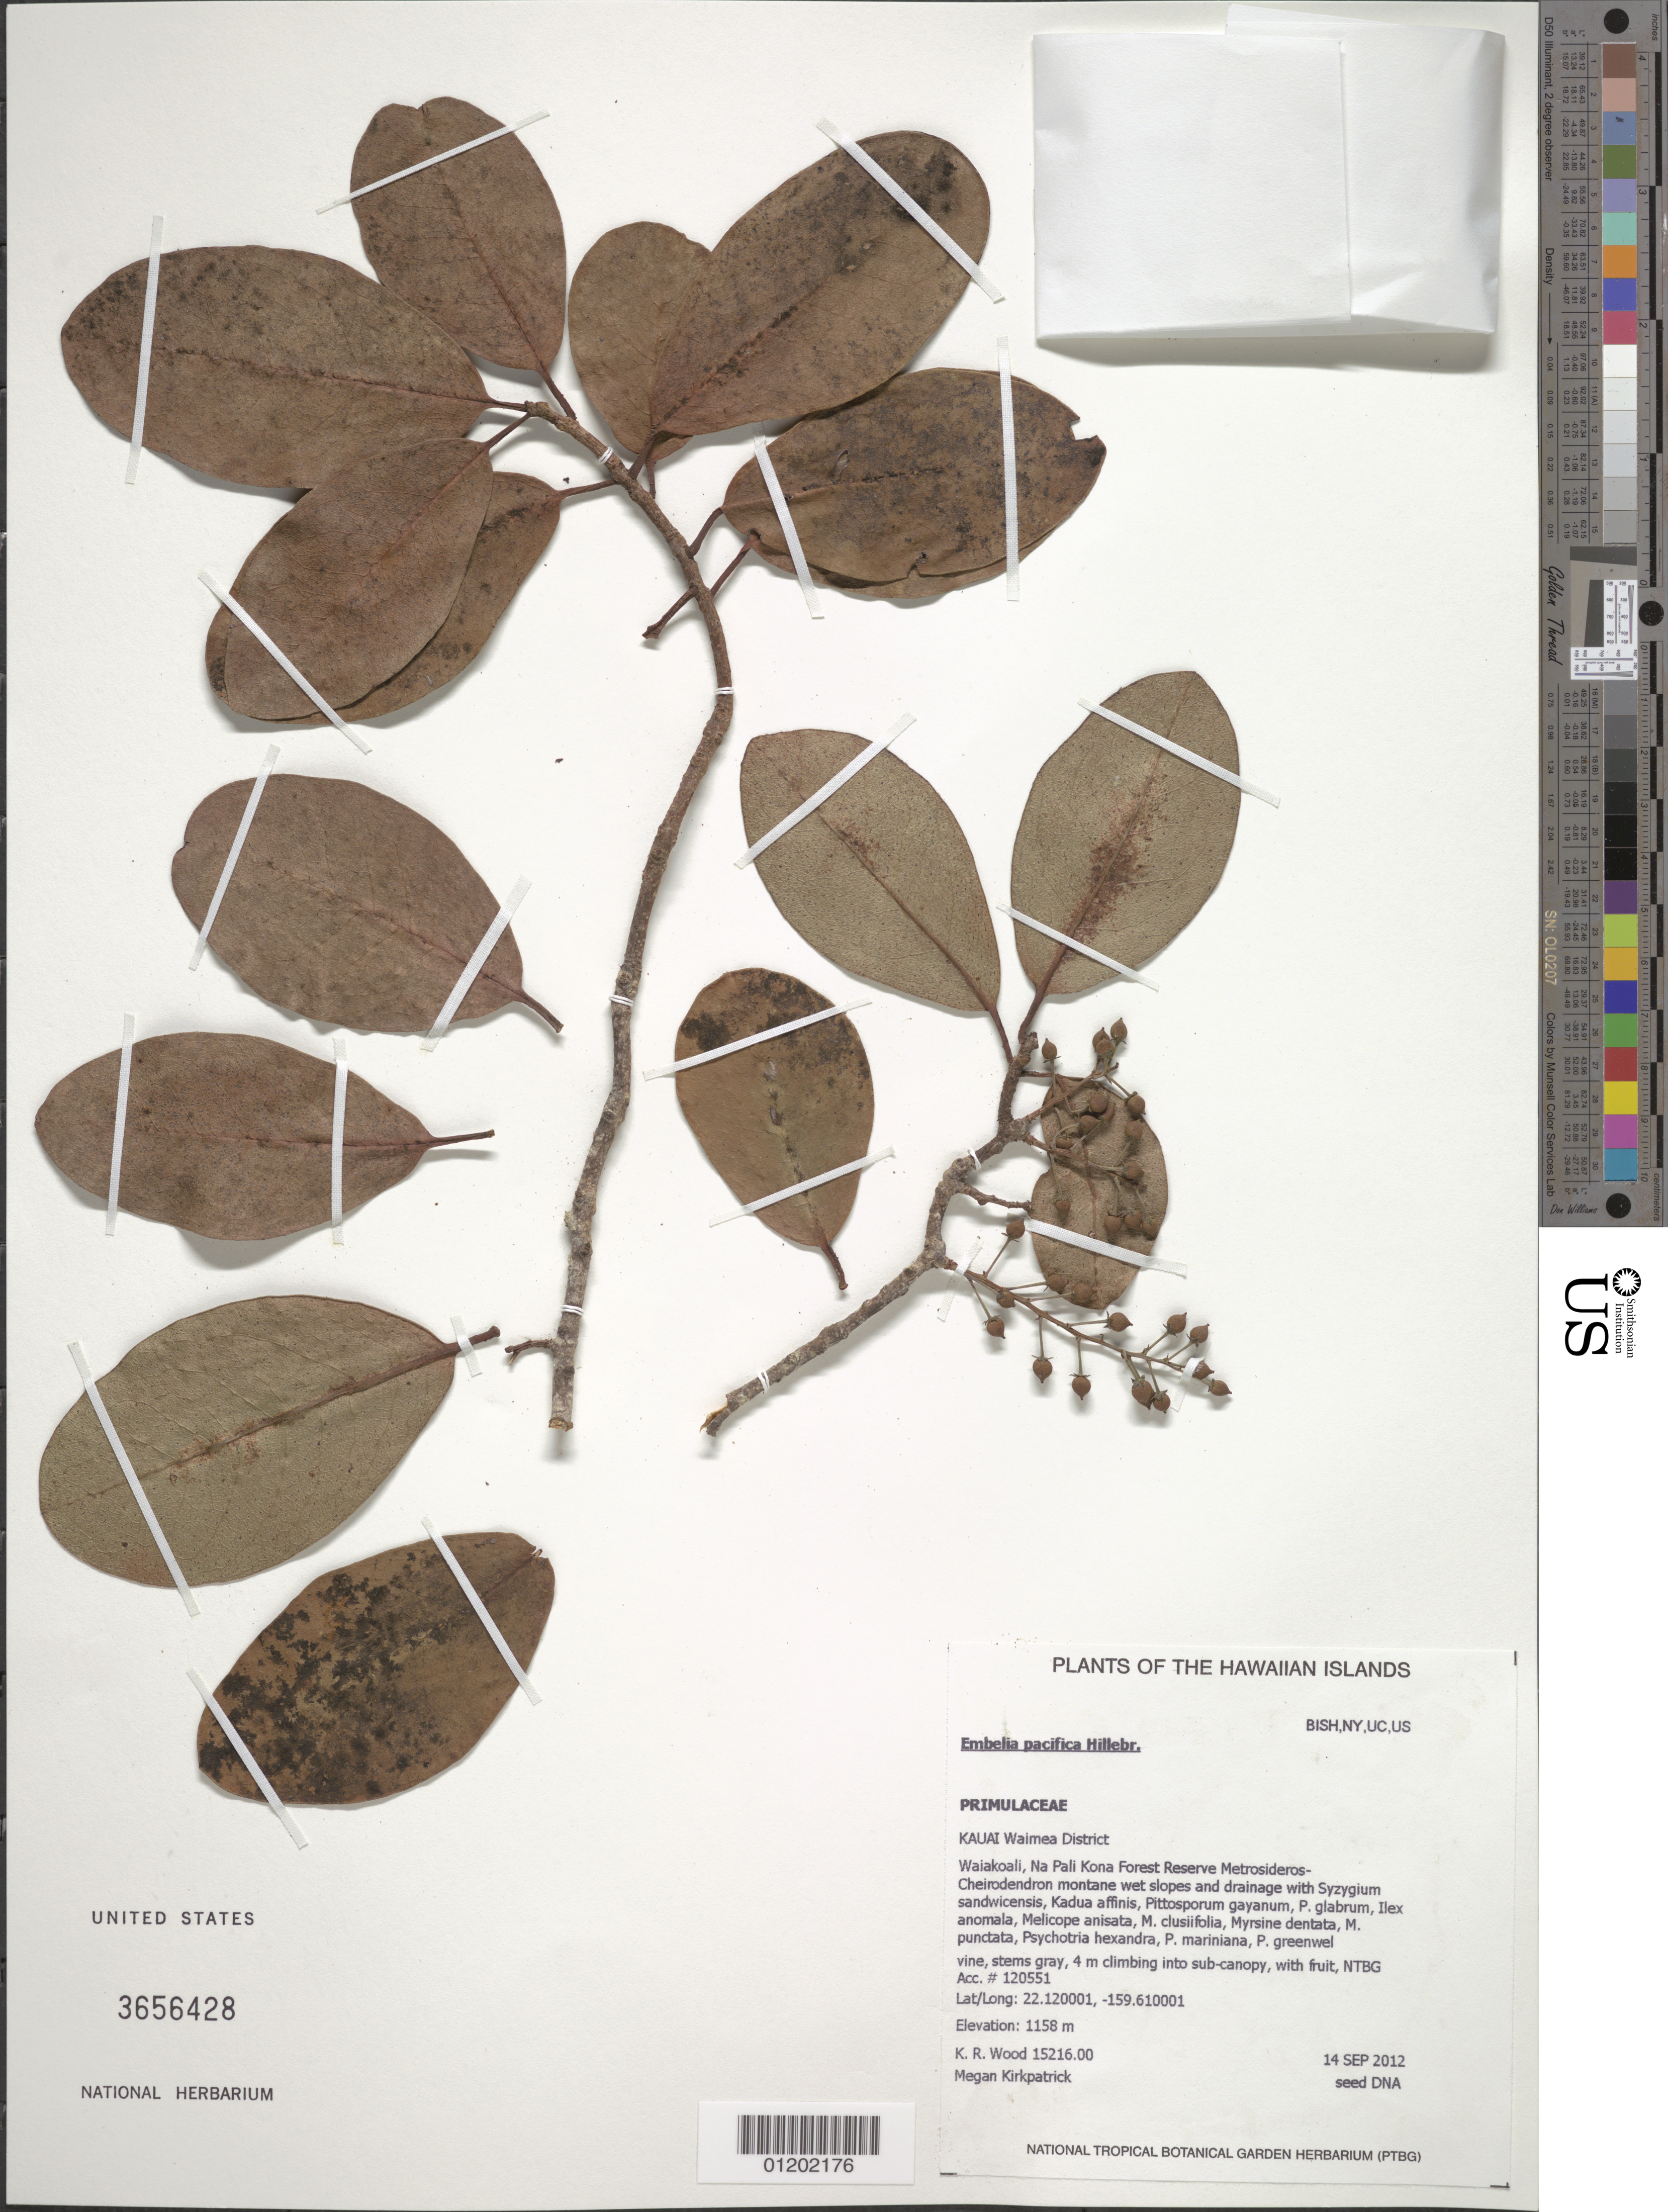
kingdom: Plantae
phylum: Tracheophyta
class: Magnoliopsida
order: Ericales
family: Primulaceae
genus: Embelia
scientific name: Embelia pacifica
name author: Hillebr.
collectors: K. R. Wood & M. Kirkpatrick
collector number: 15216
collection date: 2012-09-14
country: United States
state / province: Hawaii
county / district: Kauai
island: Kaua'i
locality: Waimea District, Waiakoaki, Na Pali Kona Forest Reserve.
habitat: Montane wet slopes.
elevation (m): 1158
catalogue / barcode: US 3656428